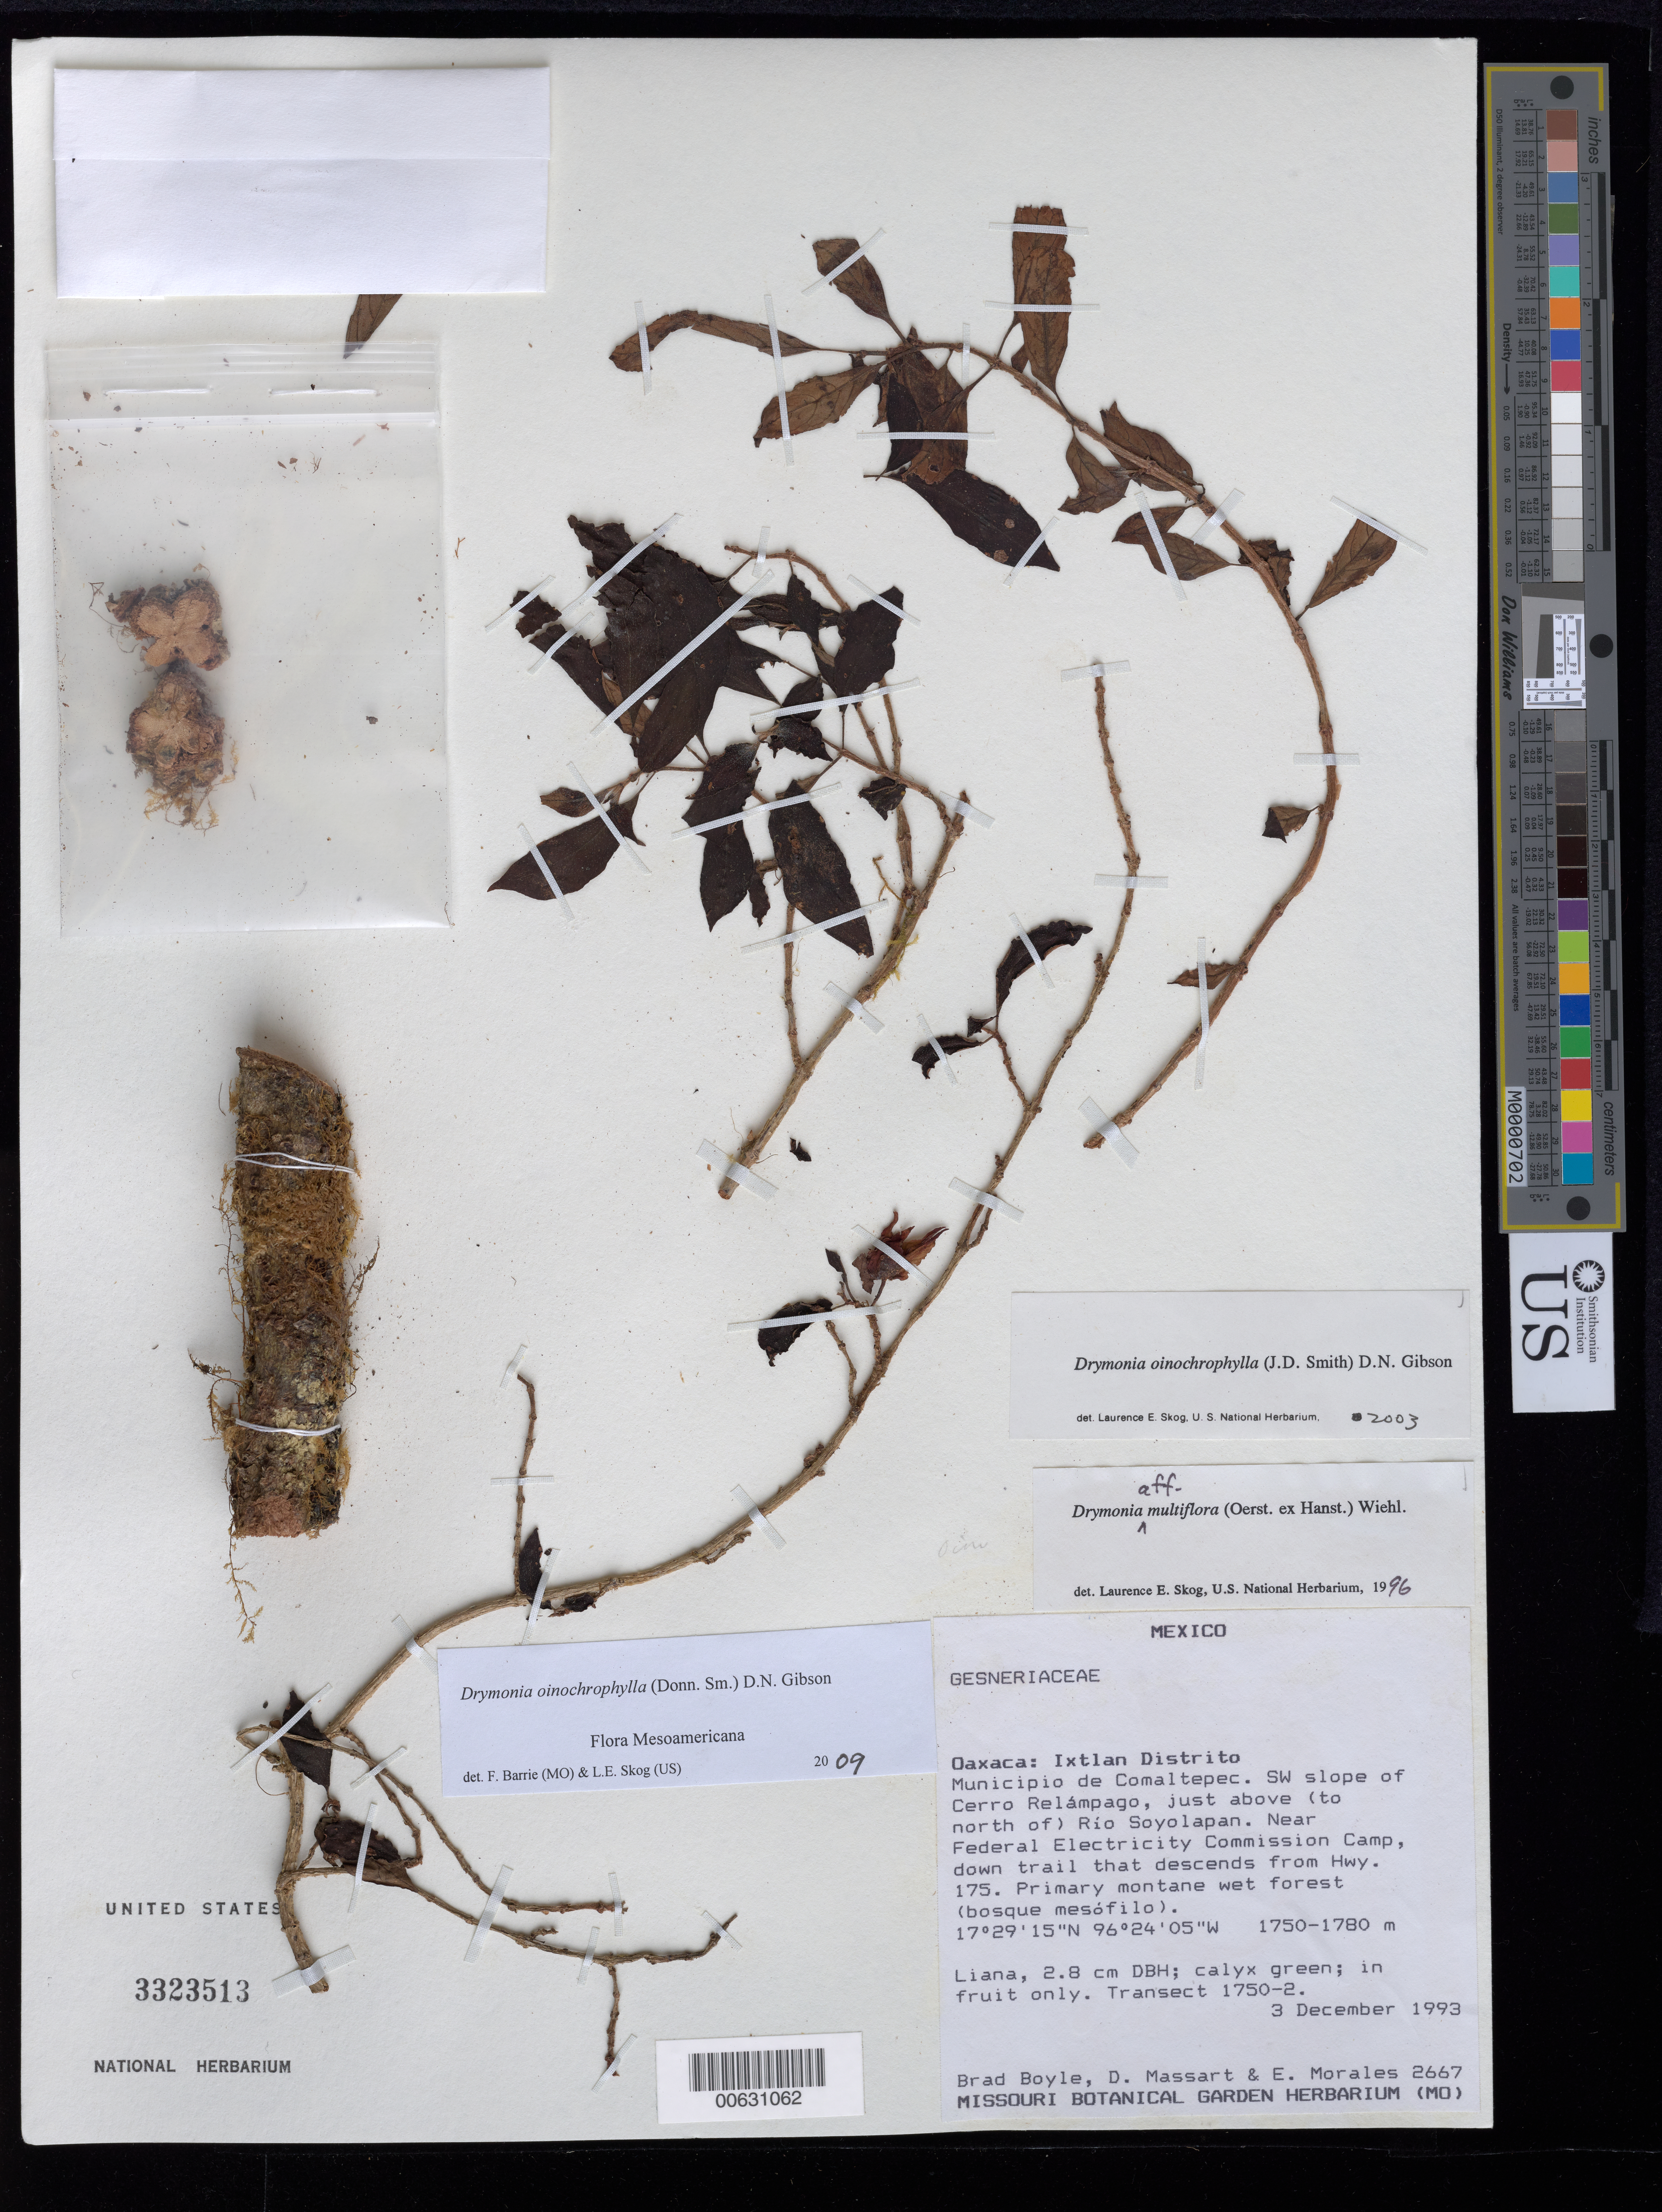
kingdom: Plantae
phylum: Tracheophyta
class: Magnoliopsida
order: Lamiales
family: Gesneriaceae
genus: Drymonia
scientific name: Drymonia oinochrophylla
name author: (Donn. Sm.) D.N. Gibson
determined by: Skog, Laurence E.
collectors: B. Boyle, Massart, D. & Morales, E.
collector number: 2667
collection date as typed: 03 Dec 1993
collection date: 1993-12-03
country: Mexico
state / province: Oaxaca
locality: Dtto. Ixtlan. Mpio. de Comaltepec, SW slope of Cerro Relámpago, just above (to north of) Río Soyolapan; near Federal Electricity Commission Camp, down trail that descends from Hwy. 175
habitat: Primary montane wet forest (bosque meófilo)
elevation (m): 1750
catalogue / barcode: US 3323513